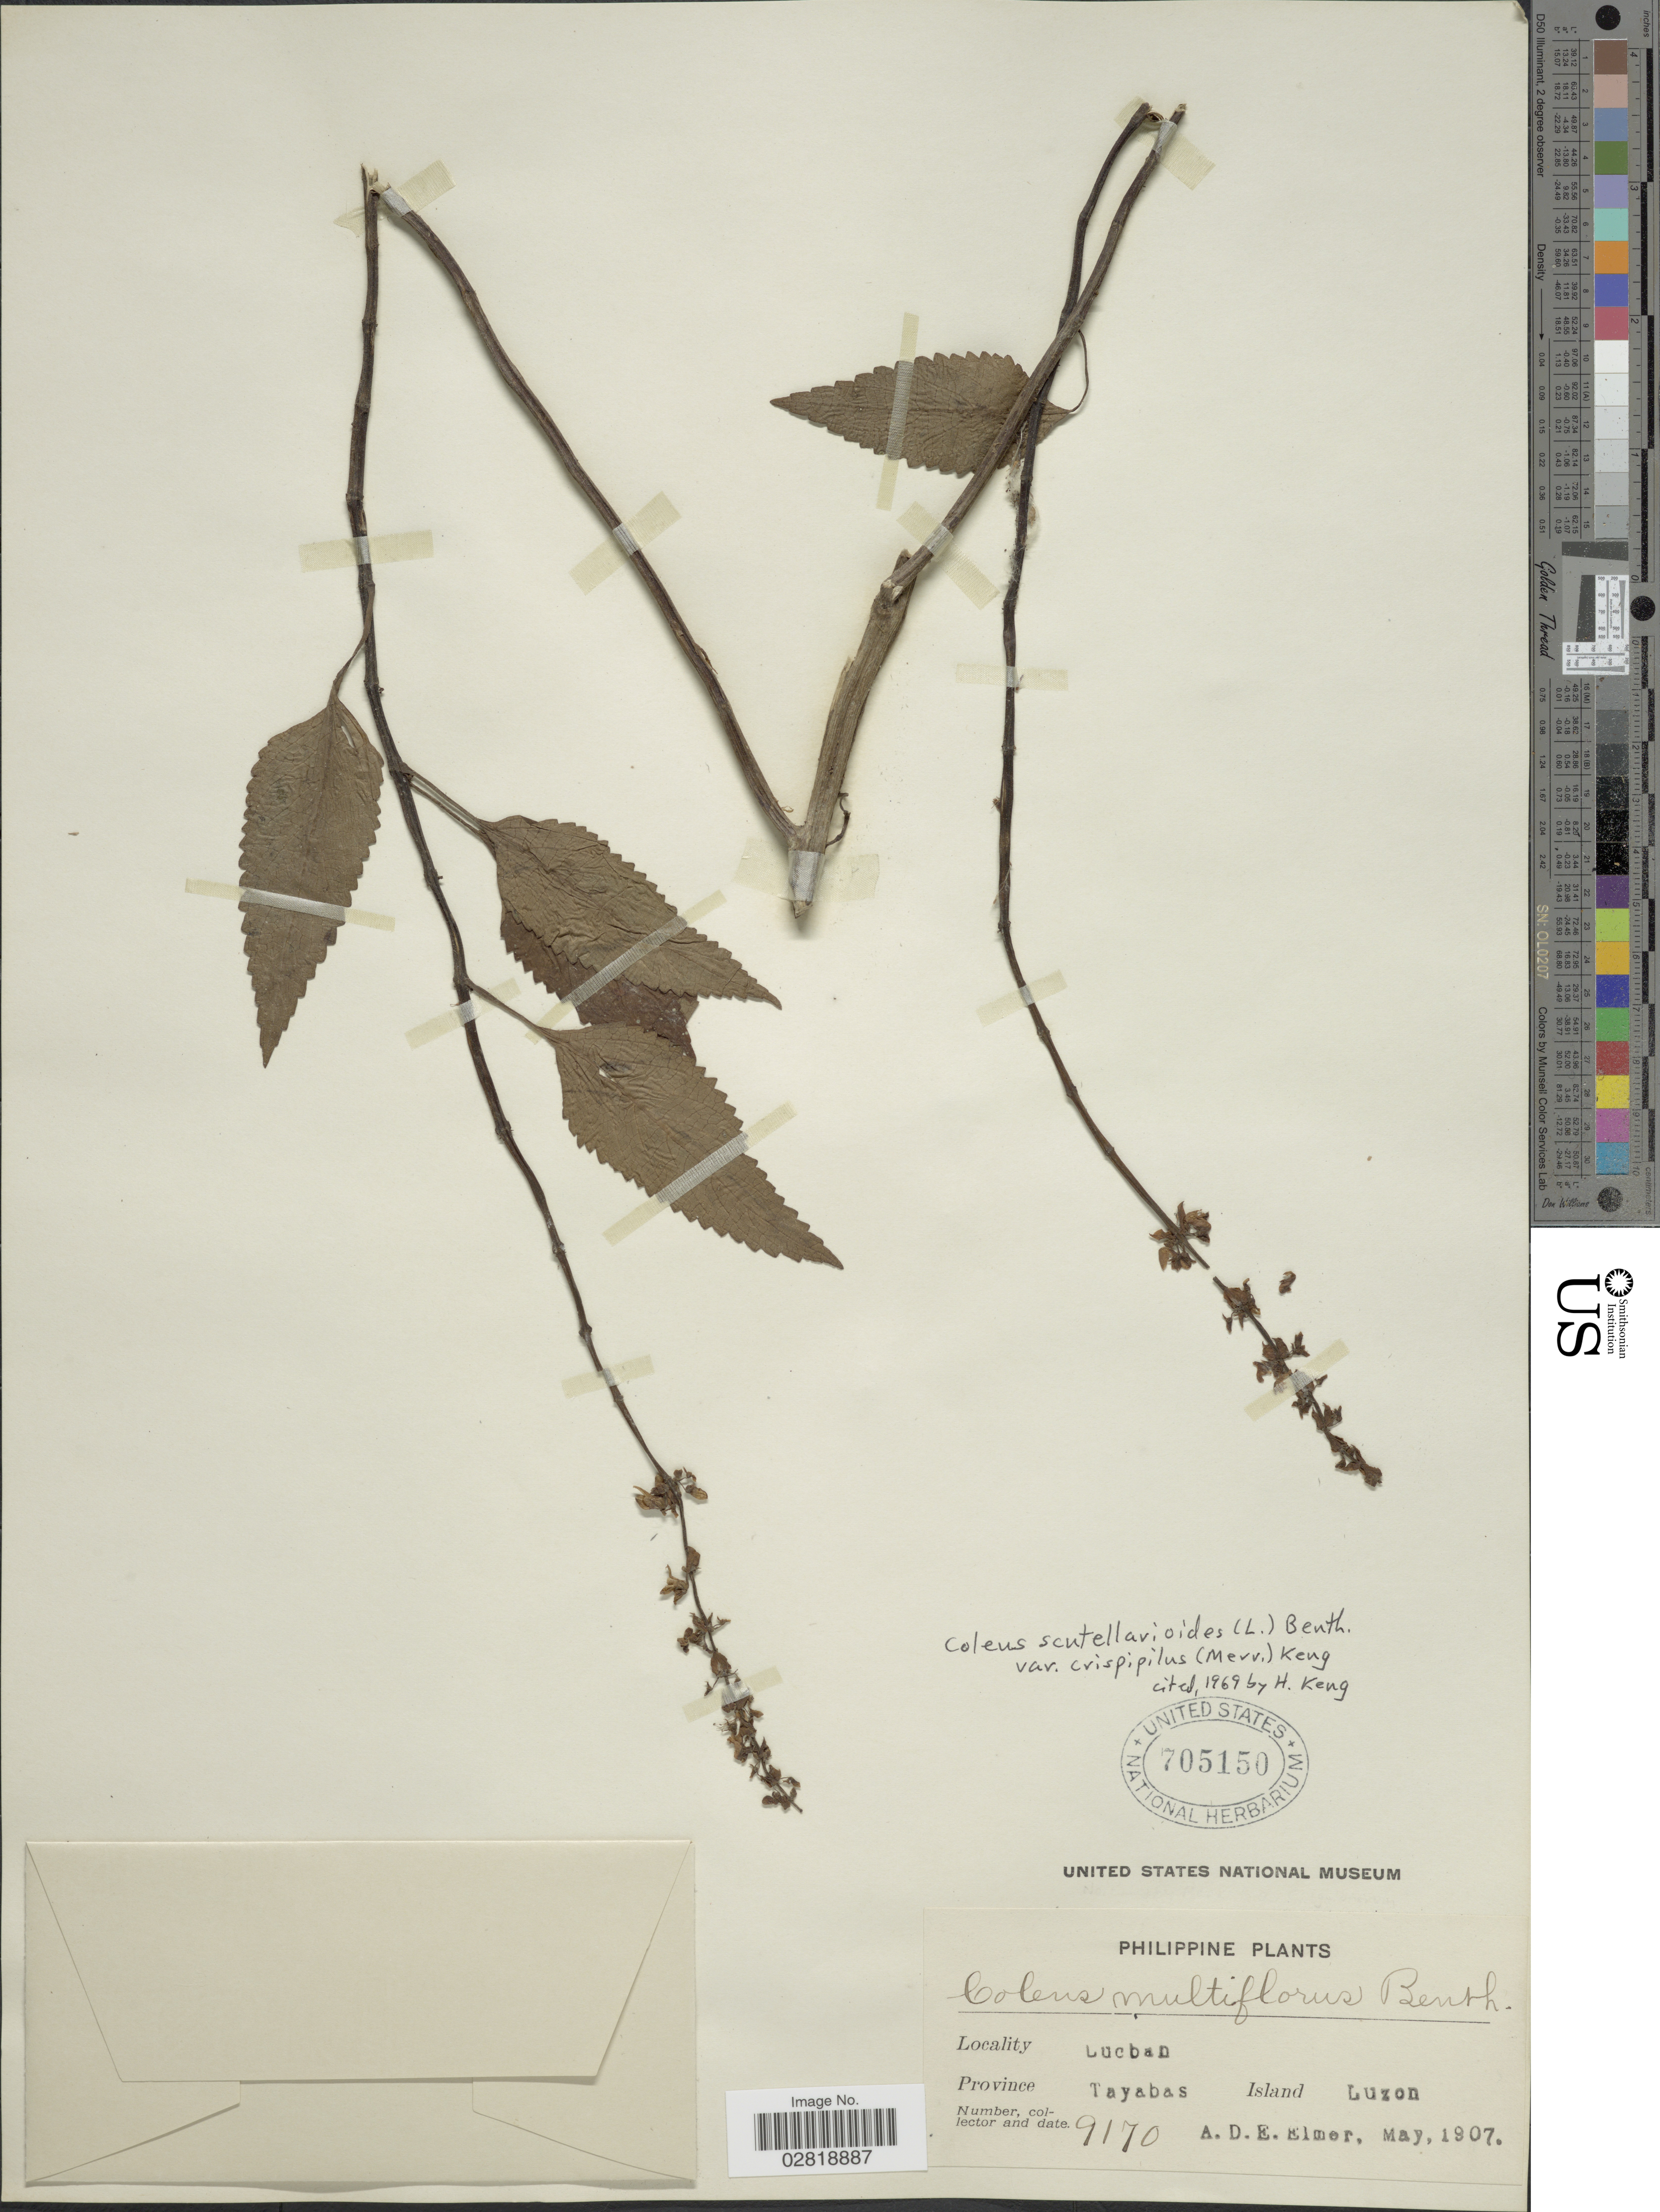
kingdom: Plantae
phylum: Tracheophyta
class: Magnoliopsida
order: Lamiales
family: Lamiaceae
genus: Plectranthus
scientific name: Plectranthus scutellarioides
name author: (L.) R. Br.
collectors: A. D. E. Elmer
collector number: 9170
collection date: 1907-05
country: Philippines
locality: Lucban. Province Tayabas. Island Luzon.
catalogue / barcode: US 705150